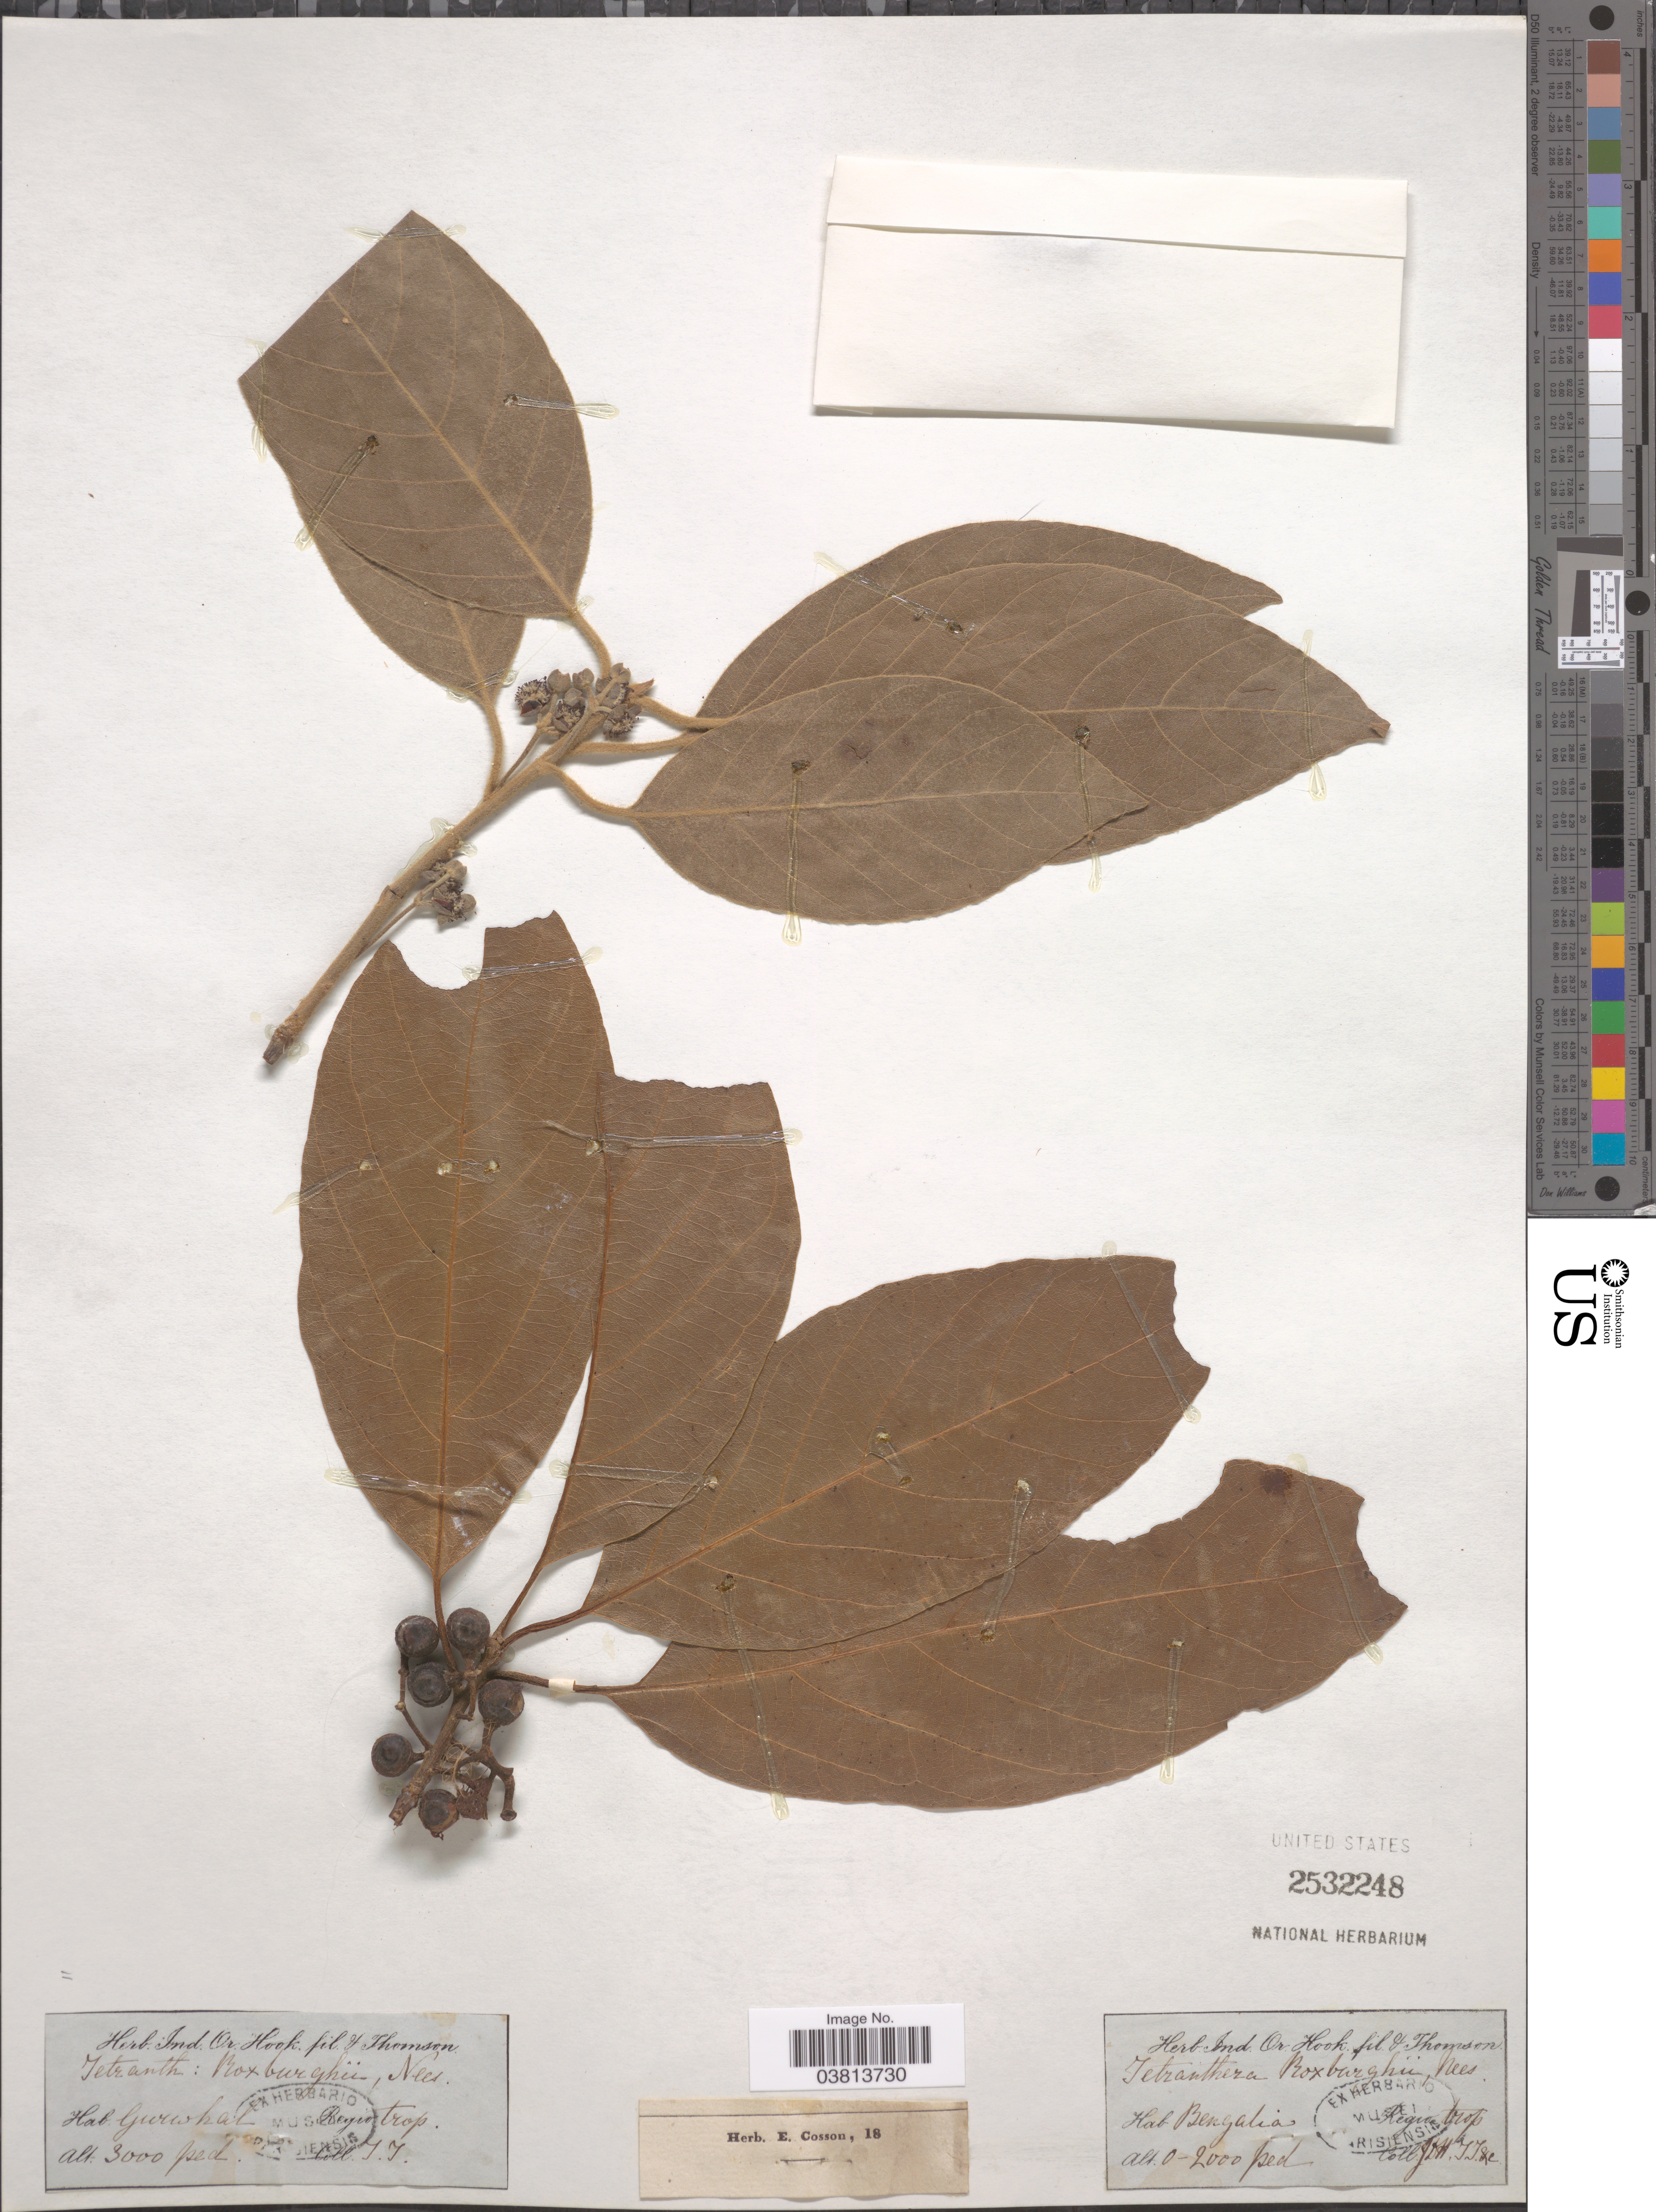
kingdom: Plantae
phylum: Tracheophyta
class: Magnoliopsida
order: Laurales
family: Lauraceae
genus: Litsea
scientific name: Litsea glutinosa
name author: (Lour.) C.B. Rob.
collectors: J. D. Hooker & T. Thomson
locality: Bengalia.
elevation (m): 0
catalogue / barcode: US 2532248